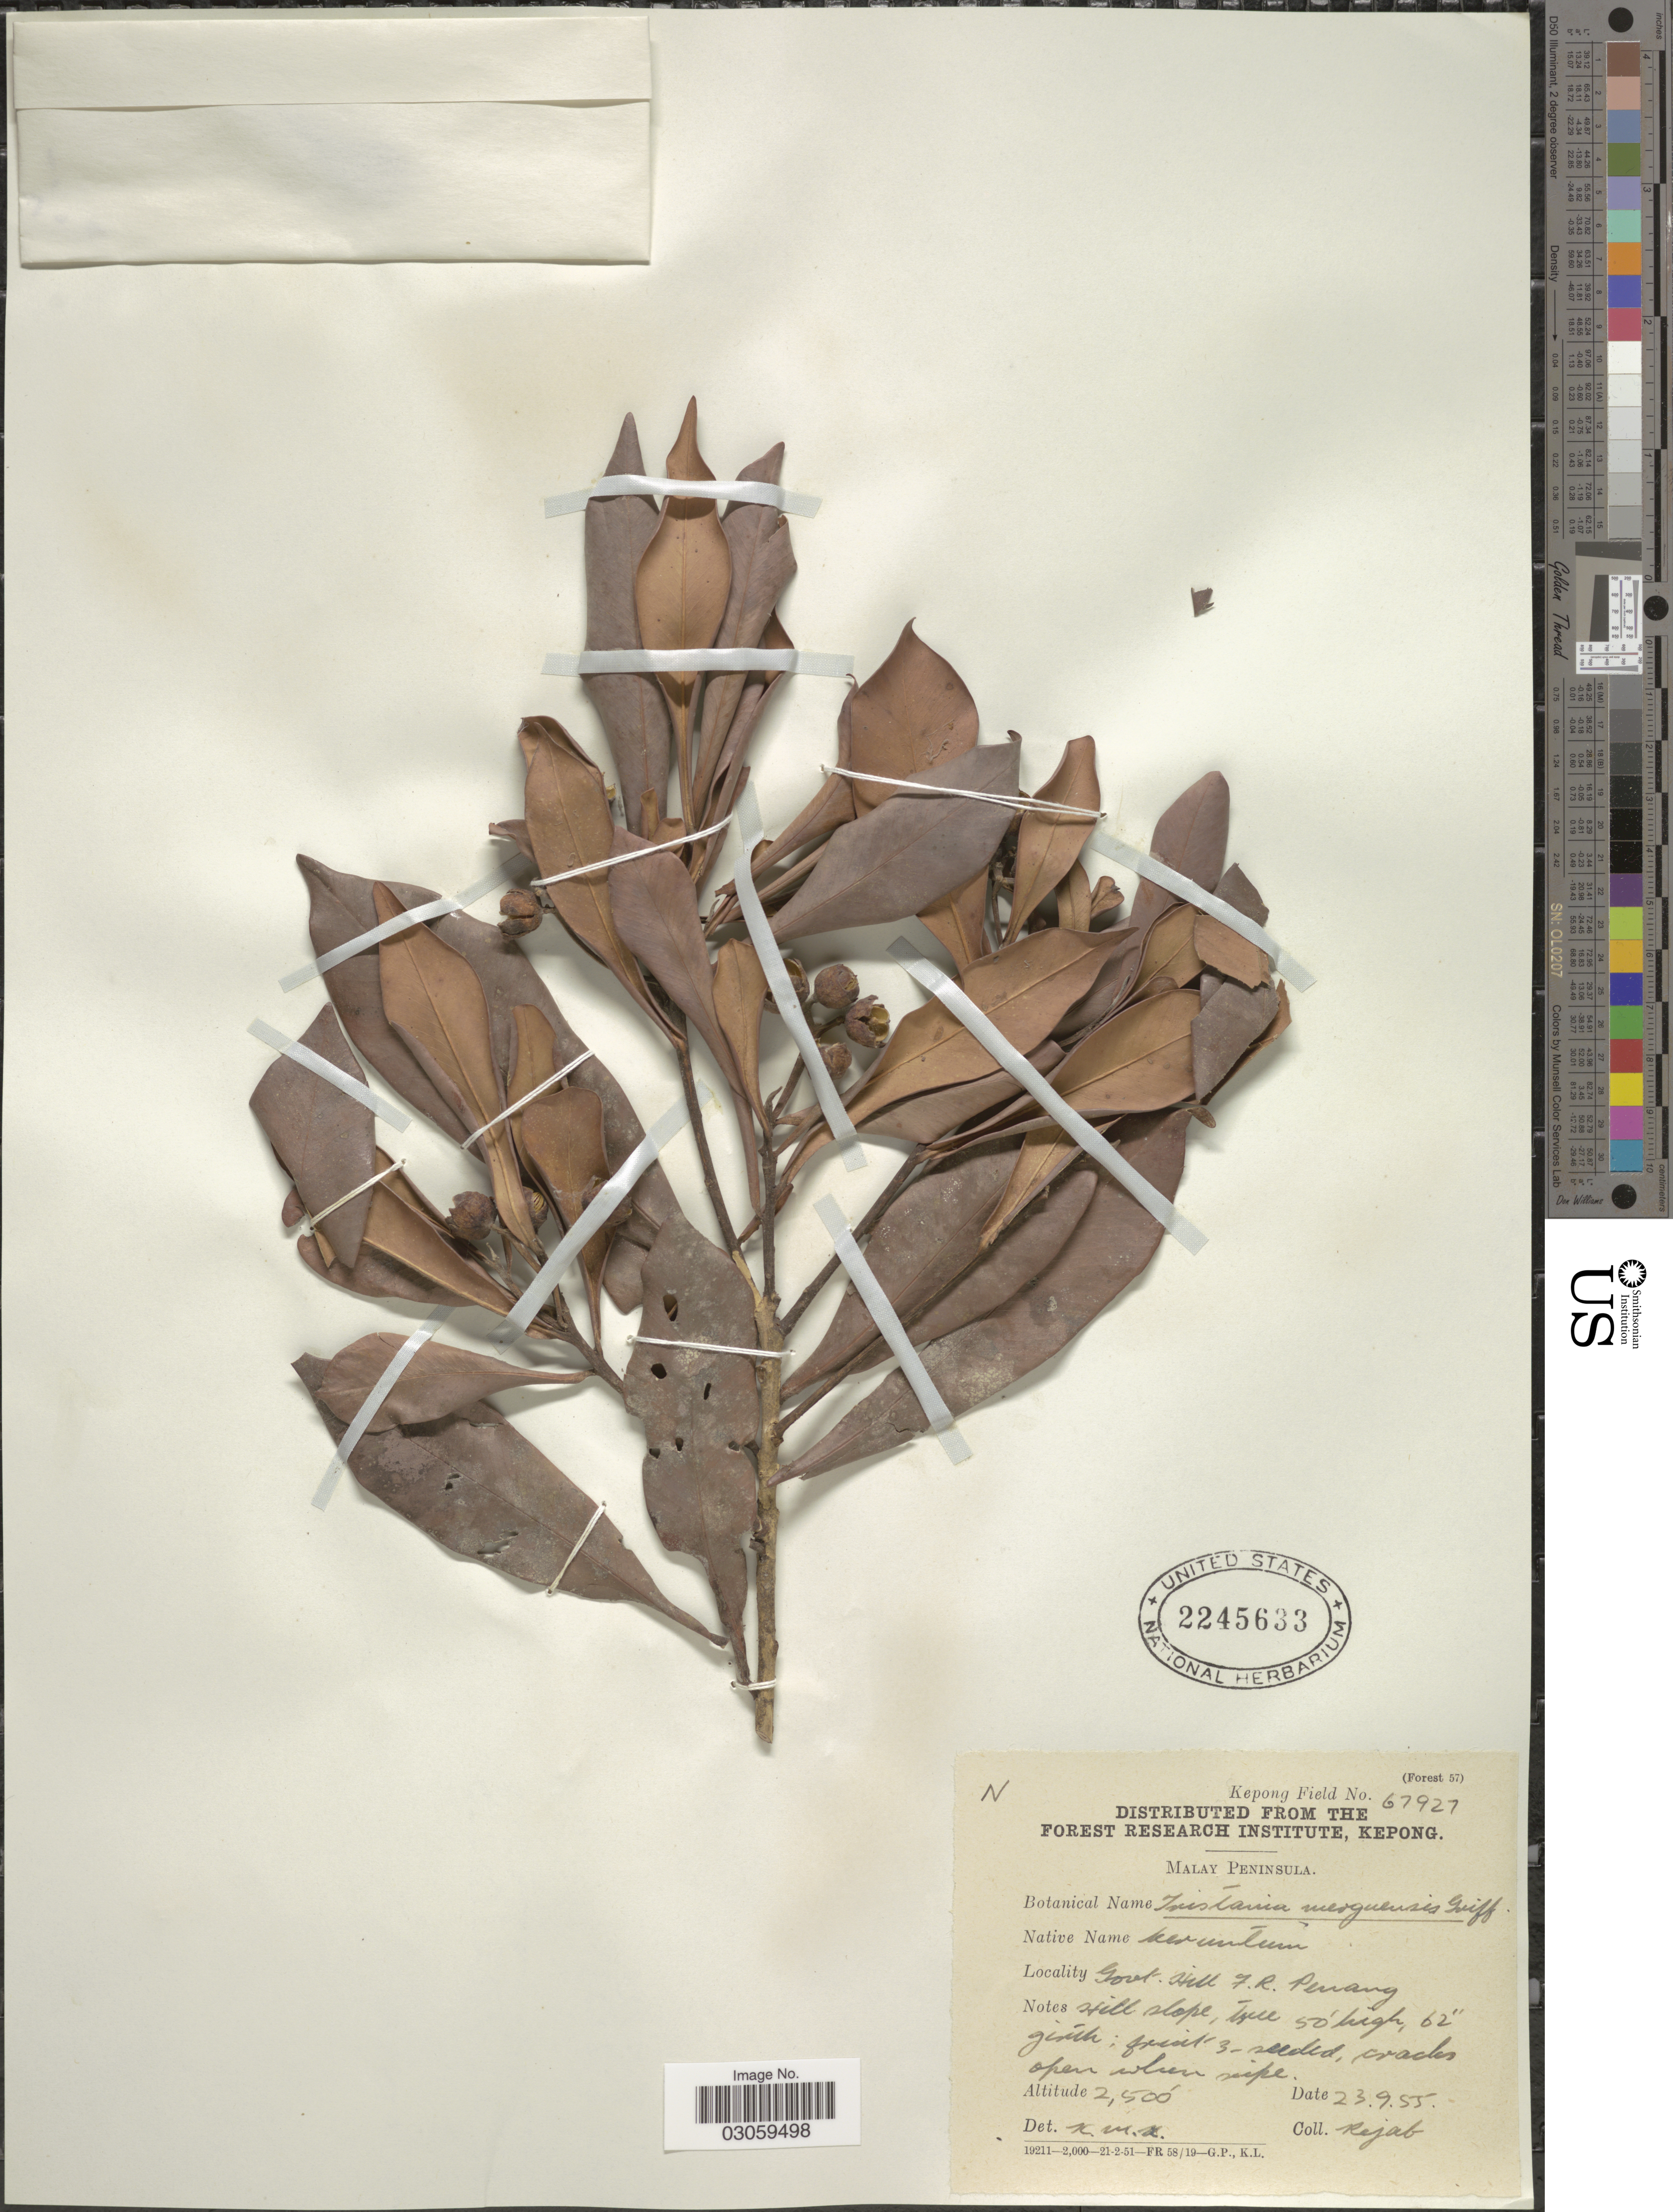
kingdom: Plantae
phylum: Tracheophyta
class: Magnoliopsida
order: Myrtales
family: Myrtaceae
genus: Tristaniopsis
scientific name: Tristaniopsis merguensis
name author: (Griff.) P.G. Wilson & J. T. Waterh.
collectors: Rajab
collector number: Kepong Field 67927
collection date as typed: Transcribed d/m/y: 23/9/55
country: Malaysia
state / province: Pinang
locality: Malaya Peninsula. Govt. Hill. F.R. Penang.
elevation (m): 762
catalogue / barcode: US 2245633